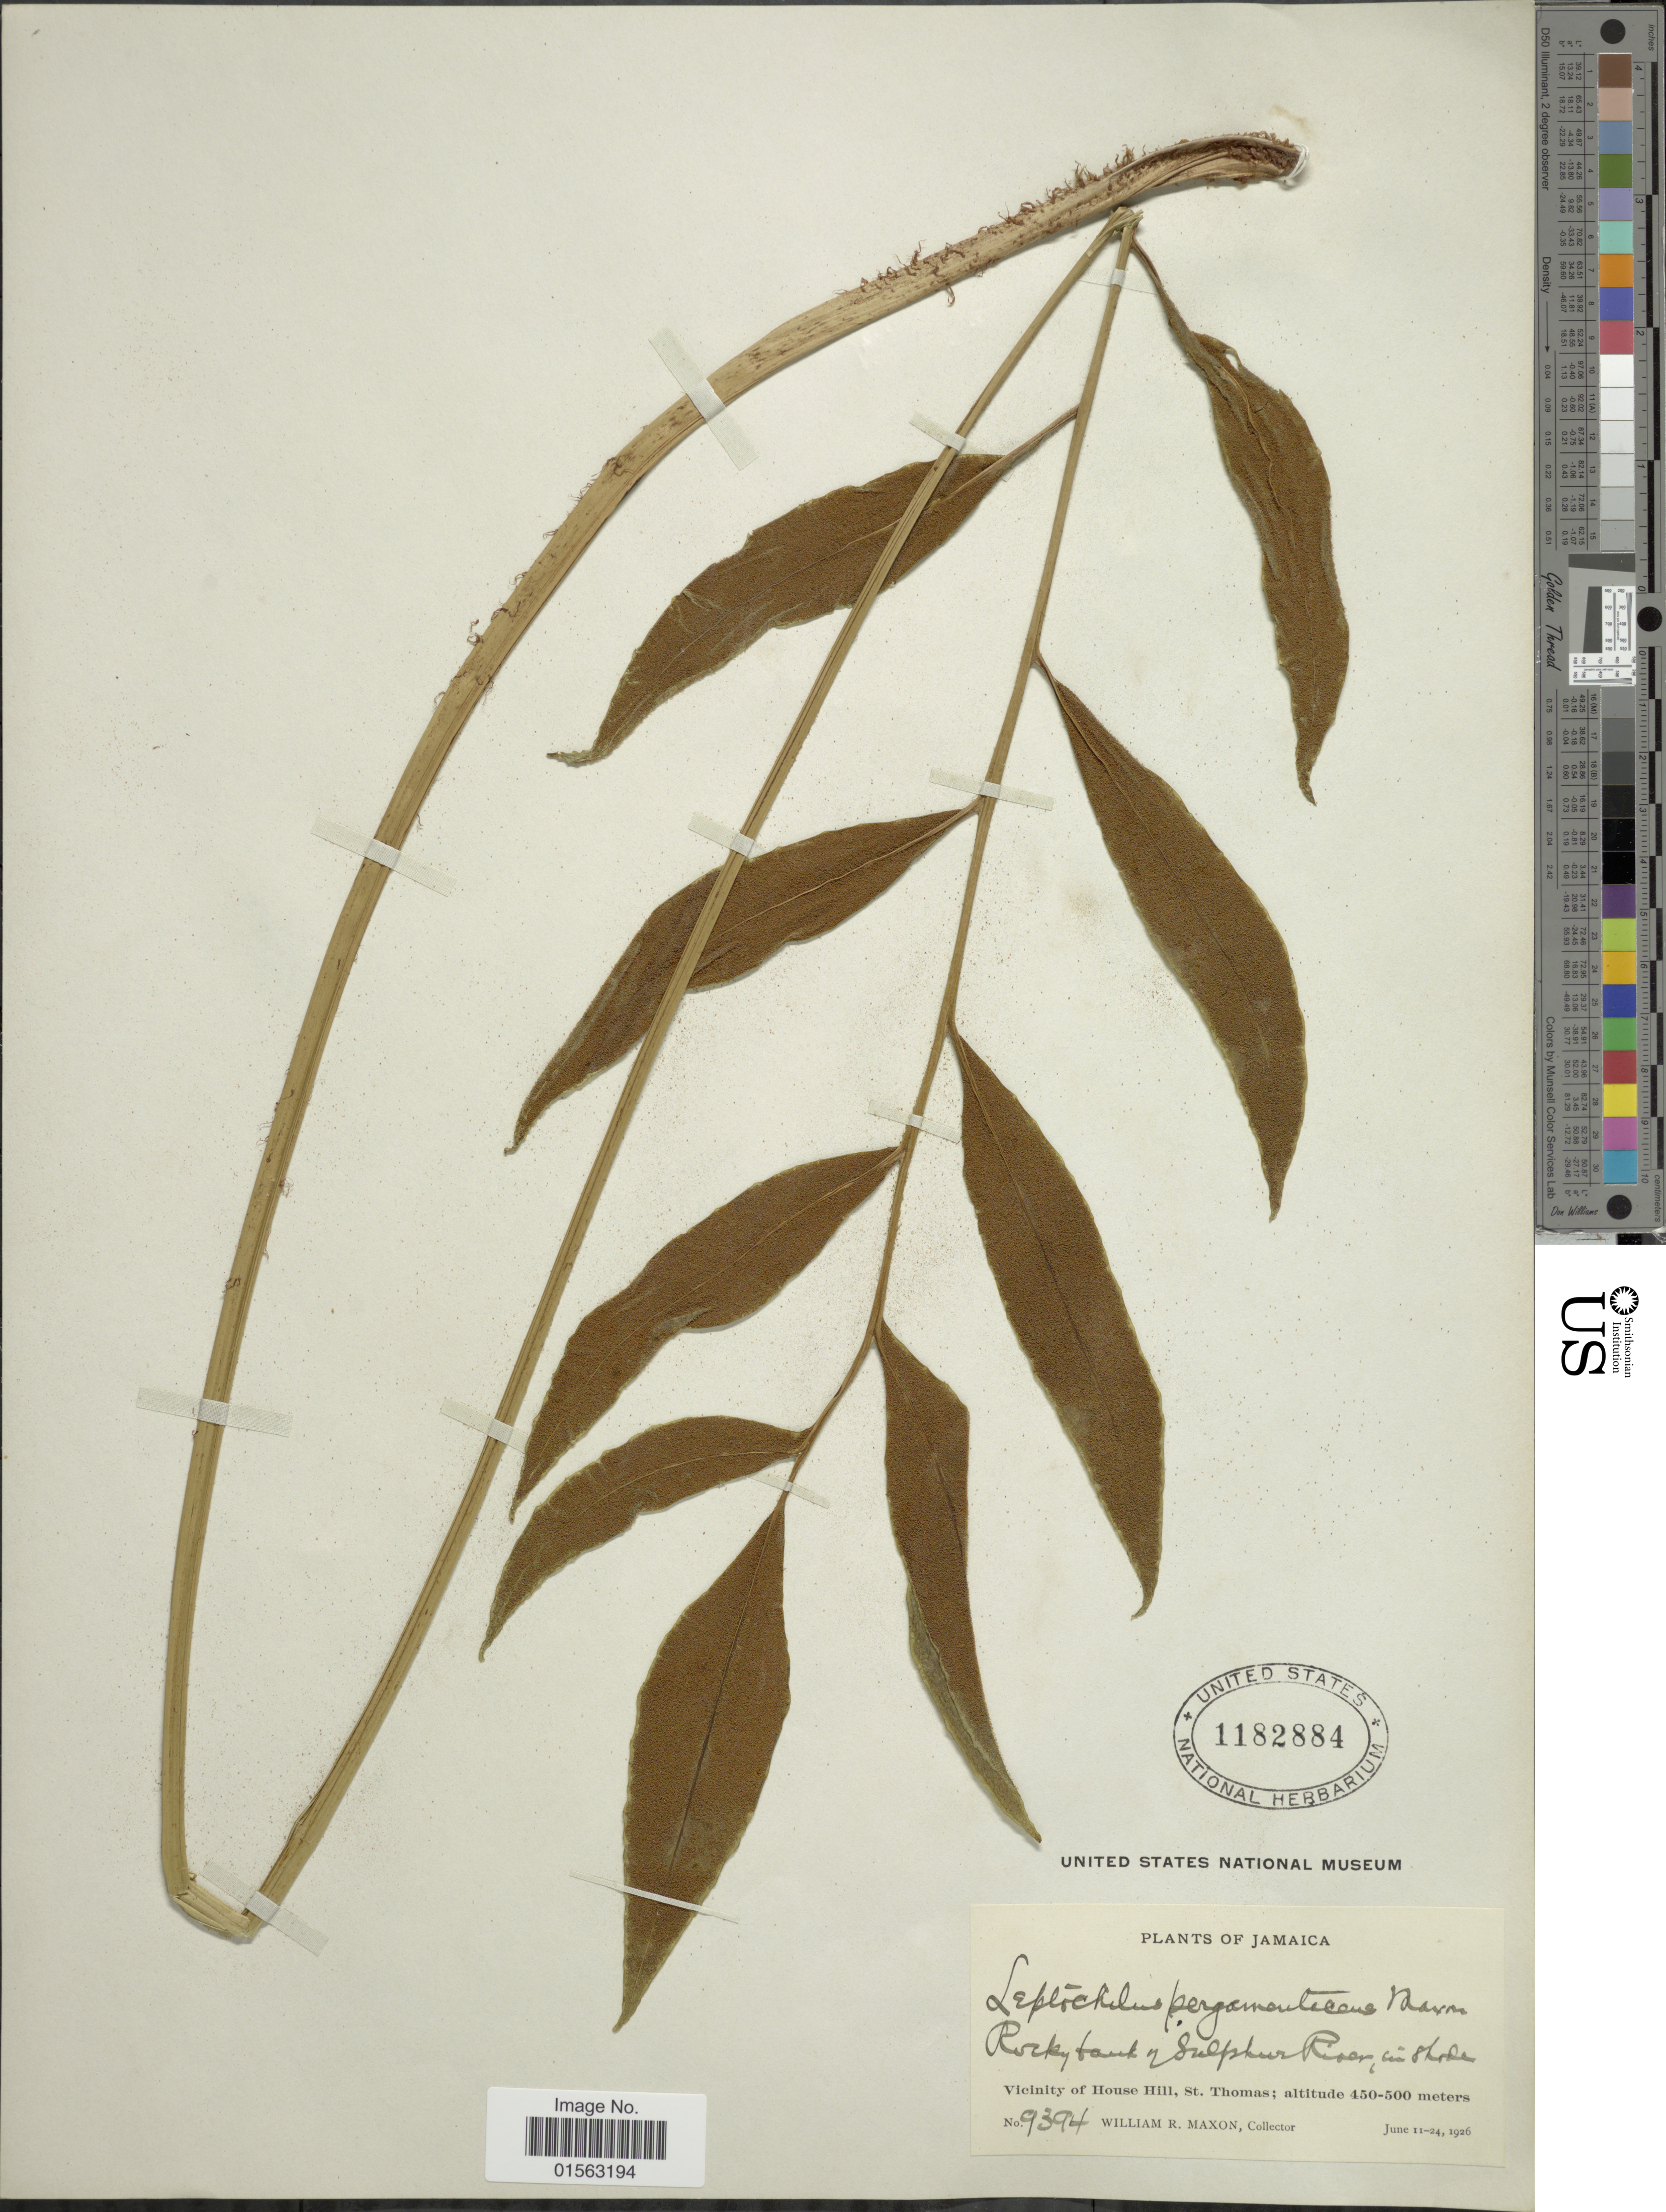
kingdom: Plantae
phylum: Tracheophyta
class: Polypodiopsida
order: Polypodiales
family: Dryopteridaceae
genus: Mickelia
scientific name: Mickelia pergamentacea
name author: (Maxon) R.C. Moran et al.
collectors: W. R. Maxon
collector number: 9394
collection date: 1926-06-11/1926-06-24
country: Jamaica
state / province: Saint Thomas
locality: Jamaica, Vicinity of House Hill. Rocky bank of Sulphur River, in shade.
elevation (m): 450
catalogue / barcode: US 1182884